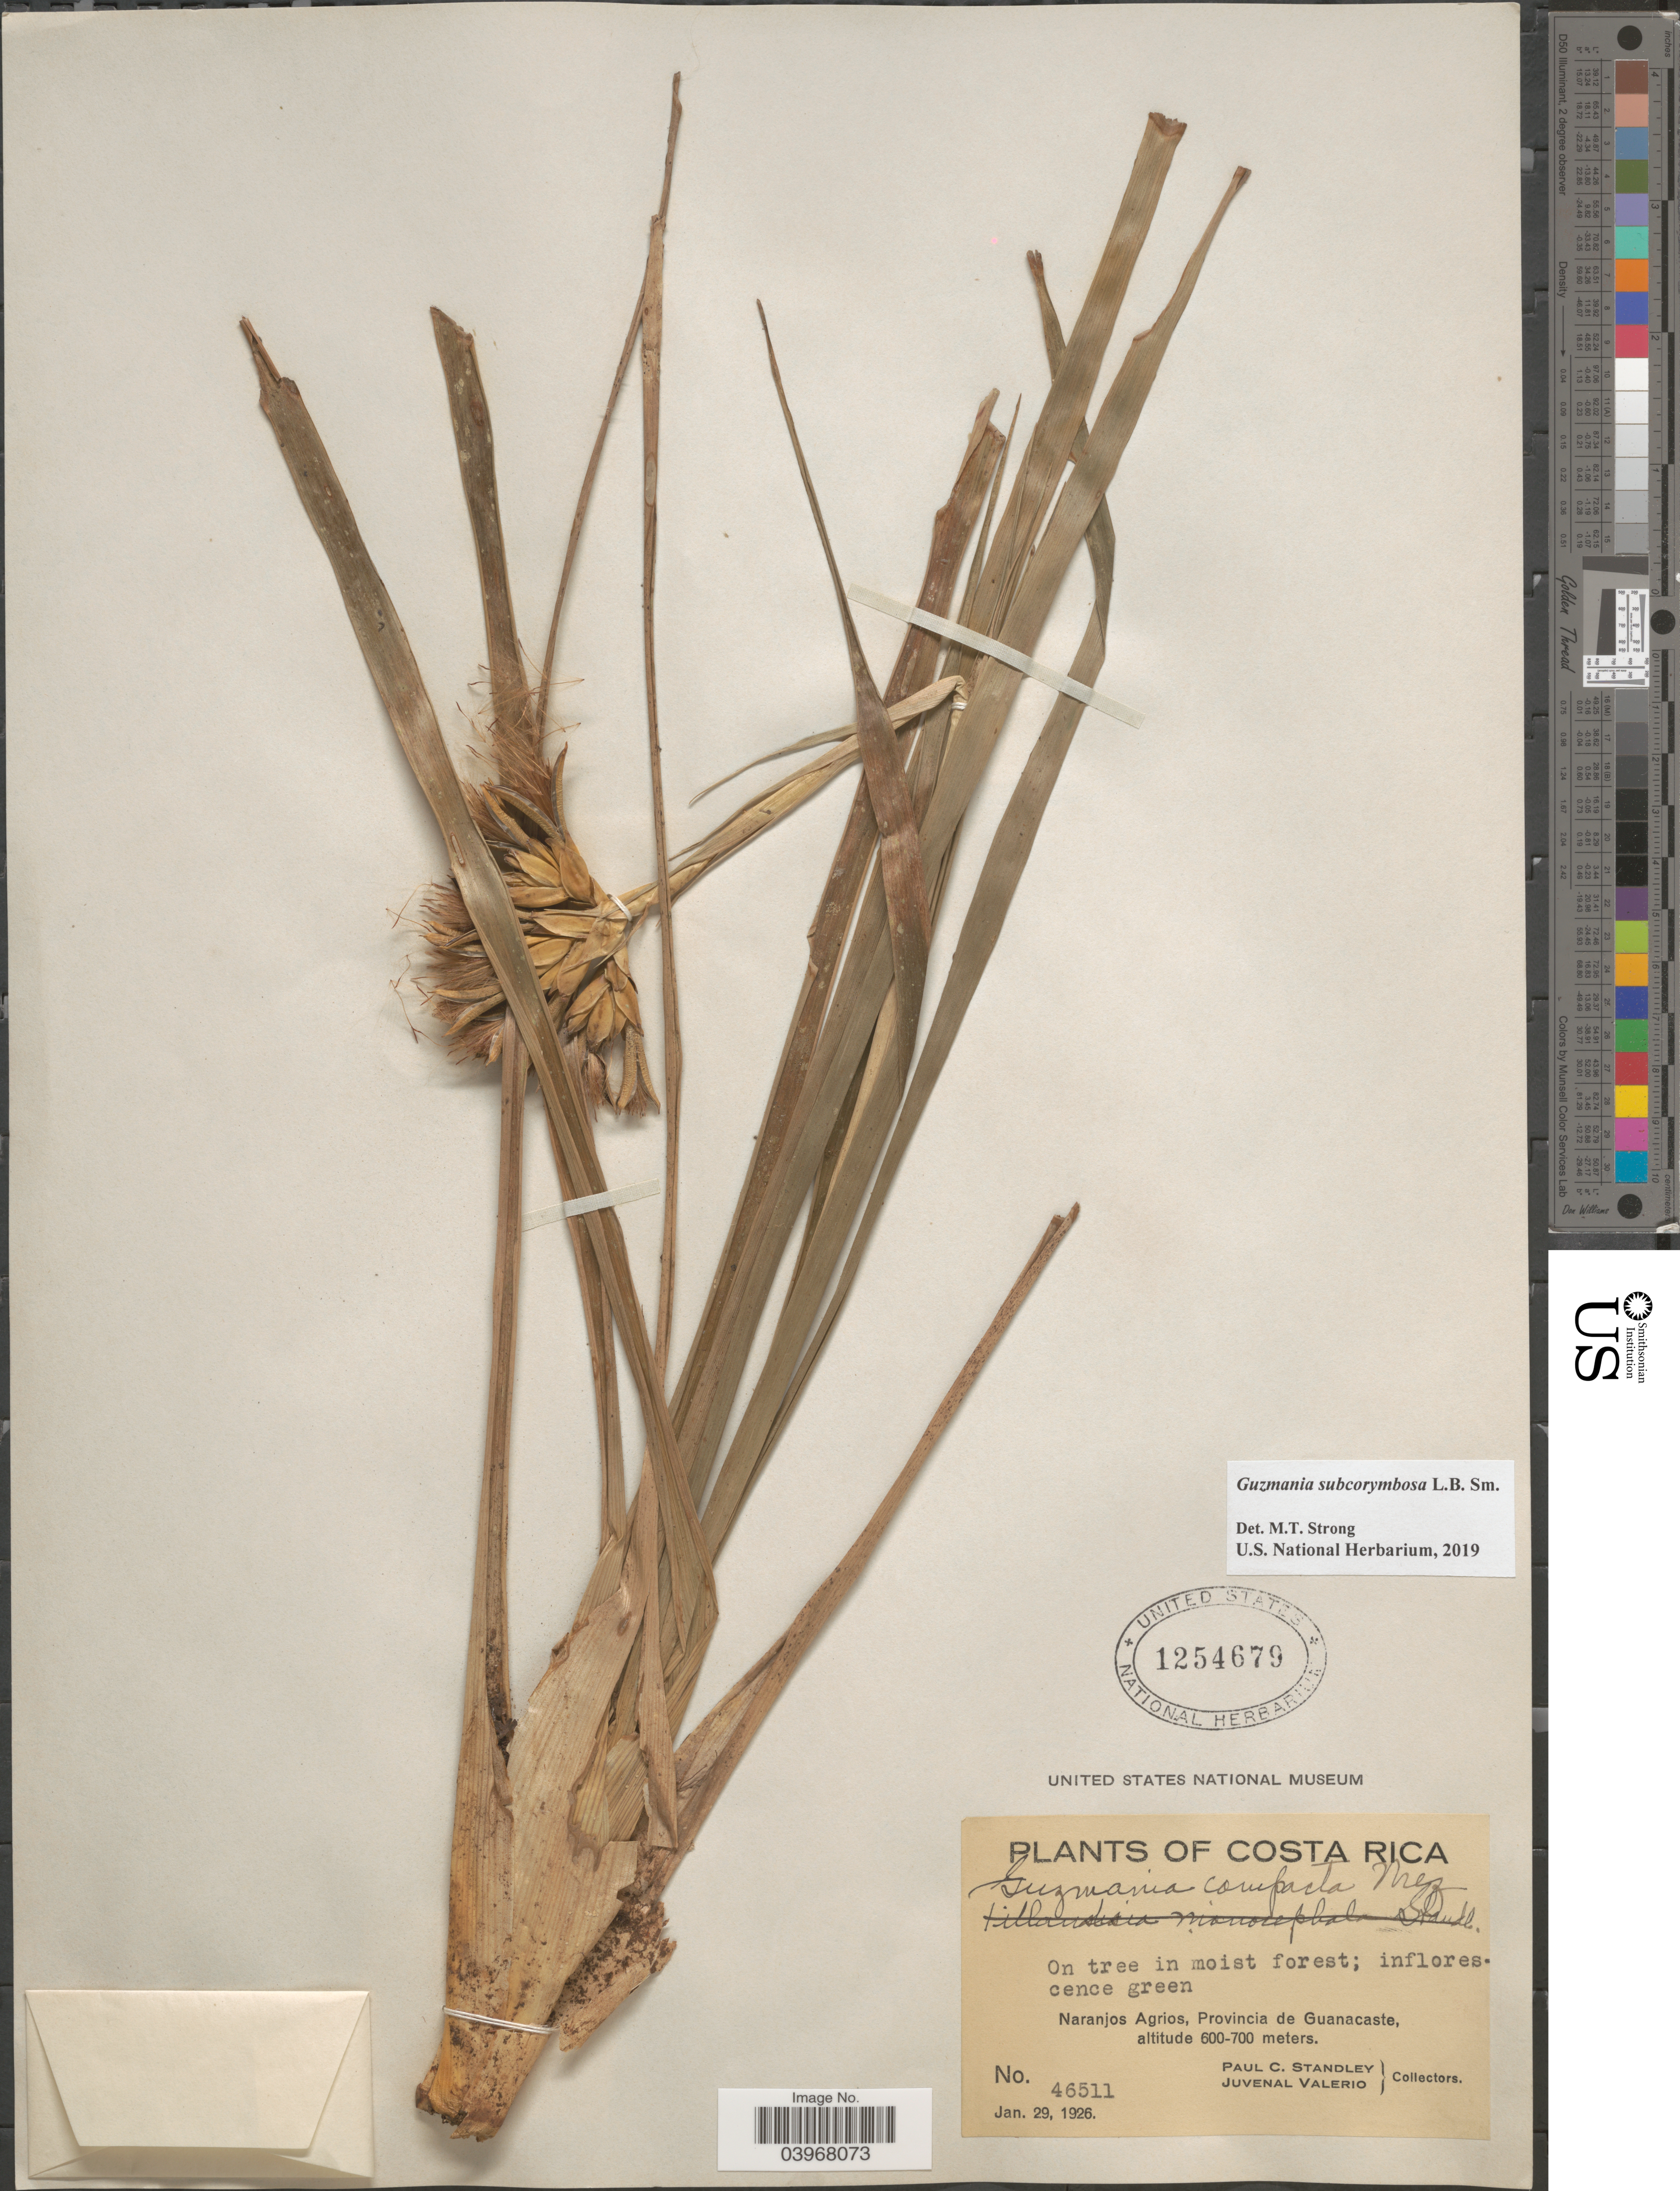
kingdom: Plantae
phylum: Tracheophyta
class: Liliopsida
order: Poales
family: Bromeliaceae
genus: Guzmania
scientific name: Guzmania subcorymbosa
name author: L.B. Sm.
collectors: P. C. Standley & J. Valerio R.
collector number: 46511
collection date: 1926-01-29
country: Costa Rica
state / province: Guanacaste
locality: Naranjos Agrios.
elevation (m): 600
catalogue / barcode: US 1254679